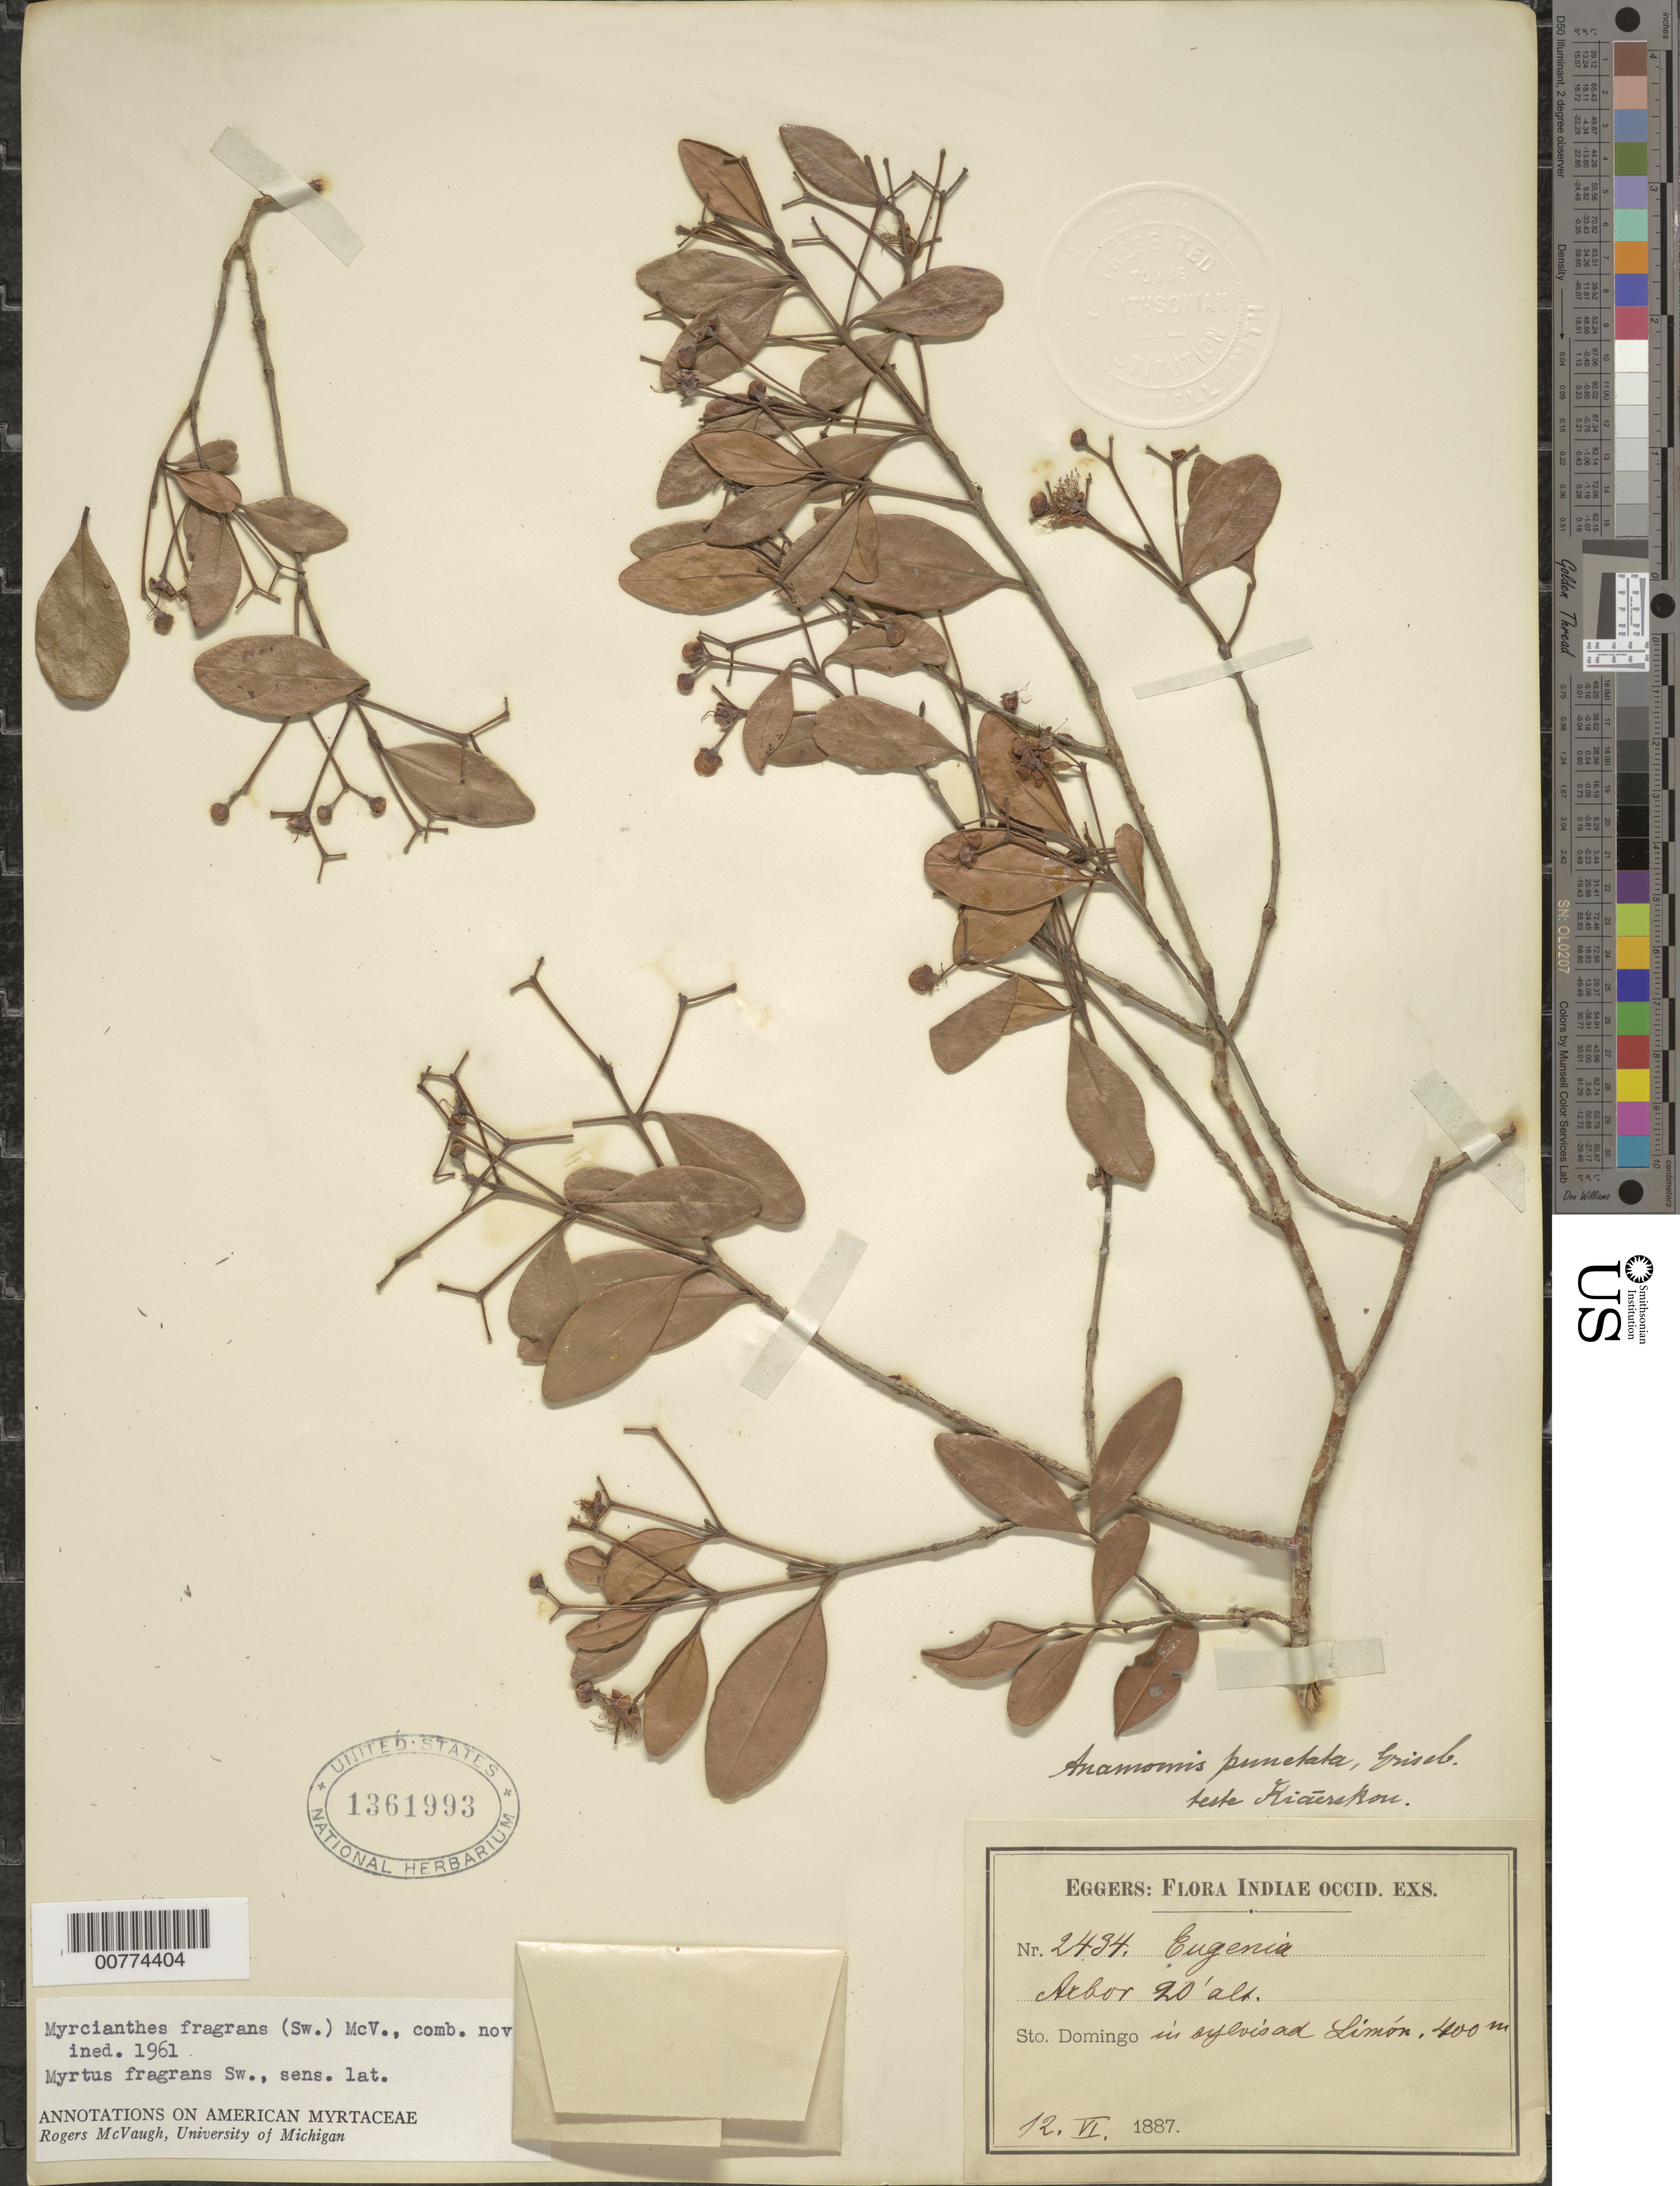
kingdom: Plantae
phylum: Tracheophyta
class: Magnoliopsida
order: Myrtales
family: Myrtaceae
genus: Myrcianthes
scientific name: Myrcianthes fragrans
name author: (Sw.) McVaugh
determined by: McVaugh, R.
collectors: H. F. A. von Eggers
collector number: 2434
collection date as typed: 12 Jun 1887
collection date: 1887-06-12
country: Dominican Republic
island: Hispaniola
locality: Limón.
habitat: In sylvis.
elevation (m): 400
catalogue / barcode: US 1361993